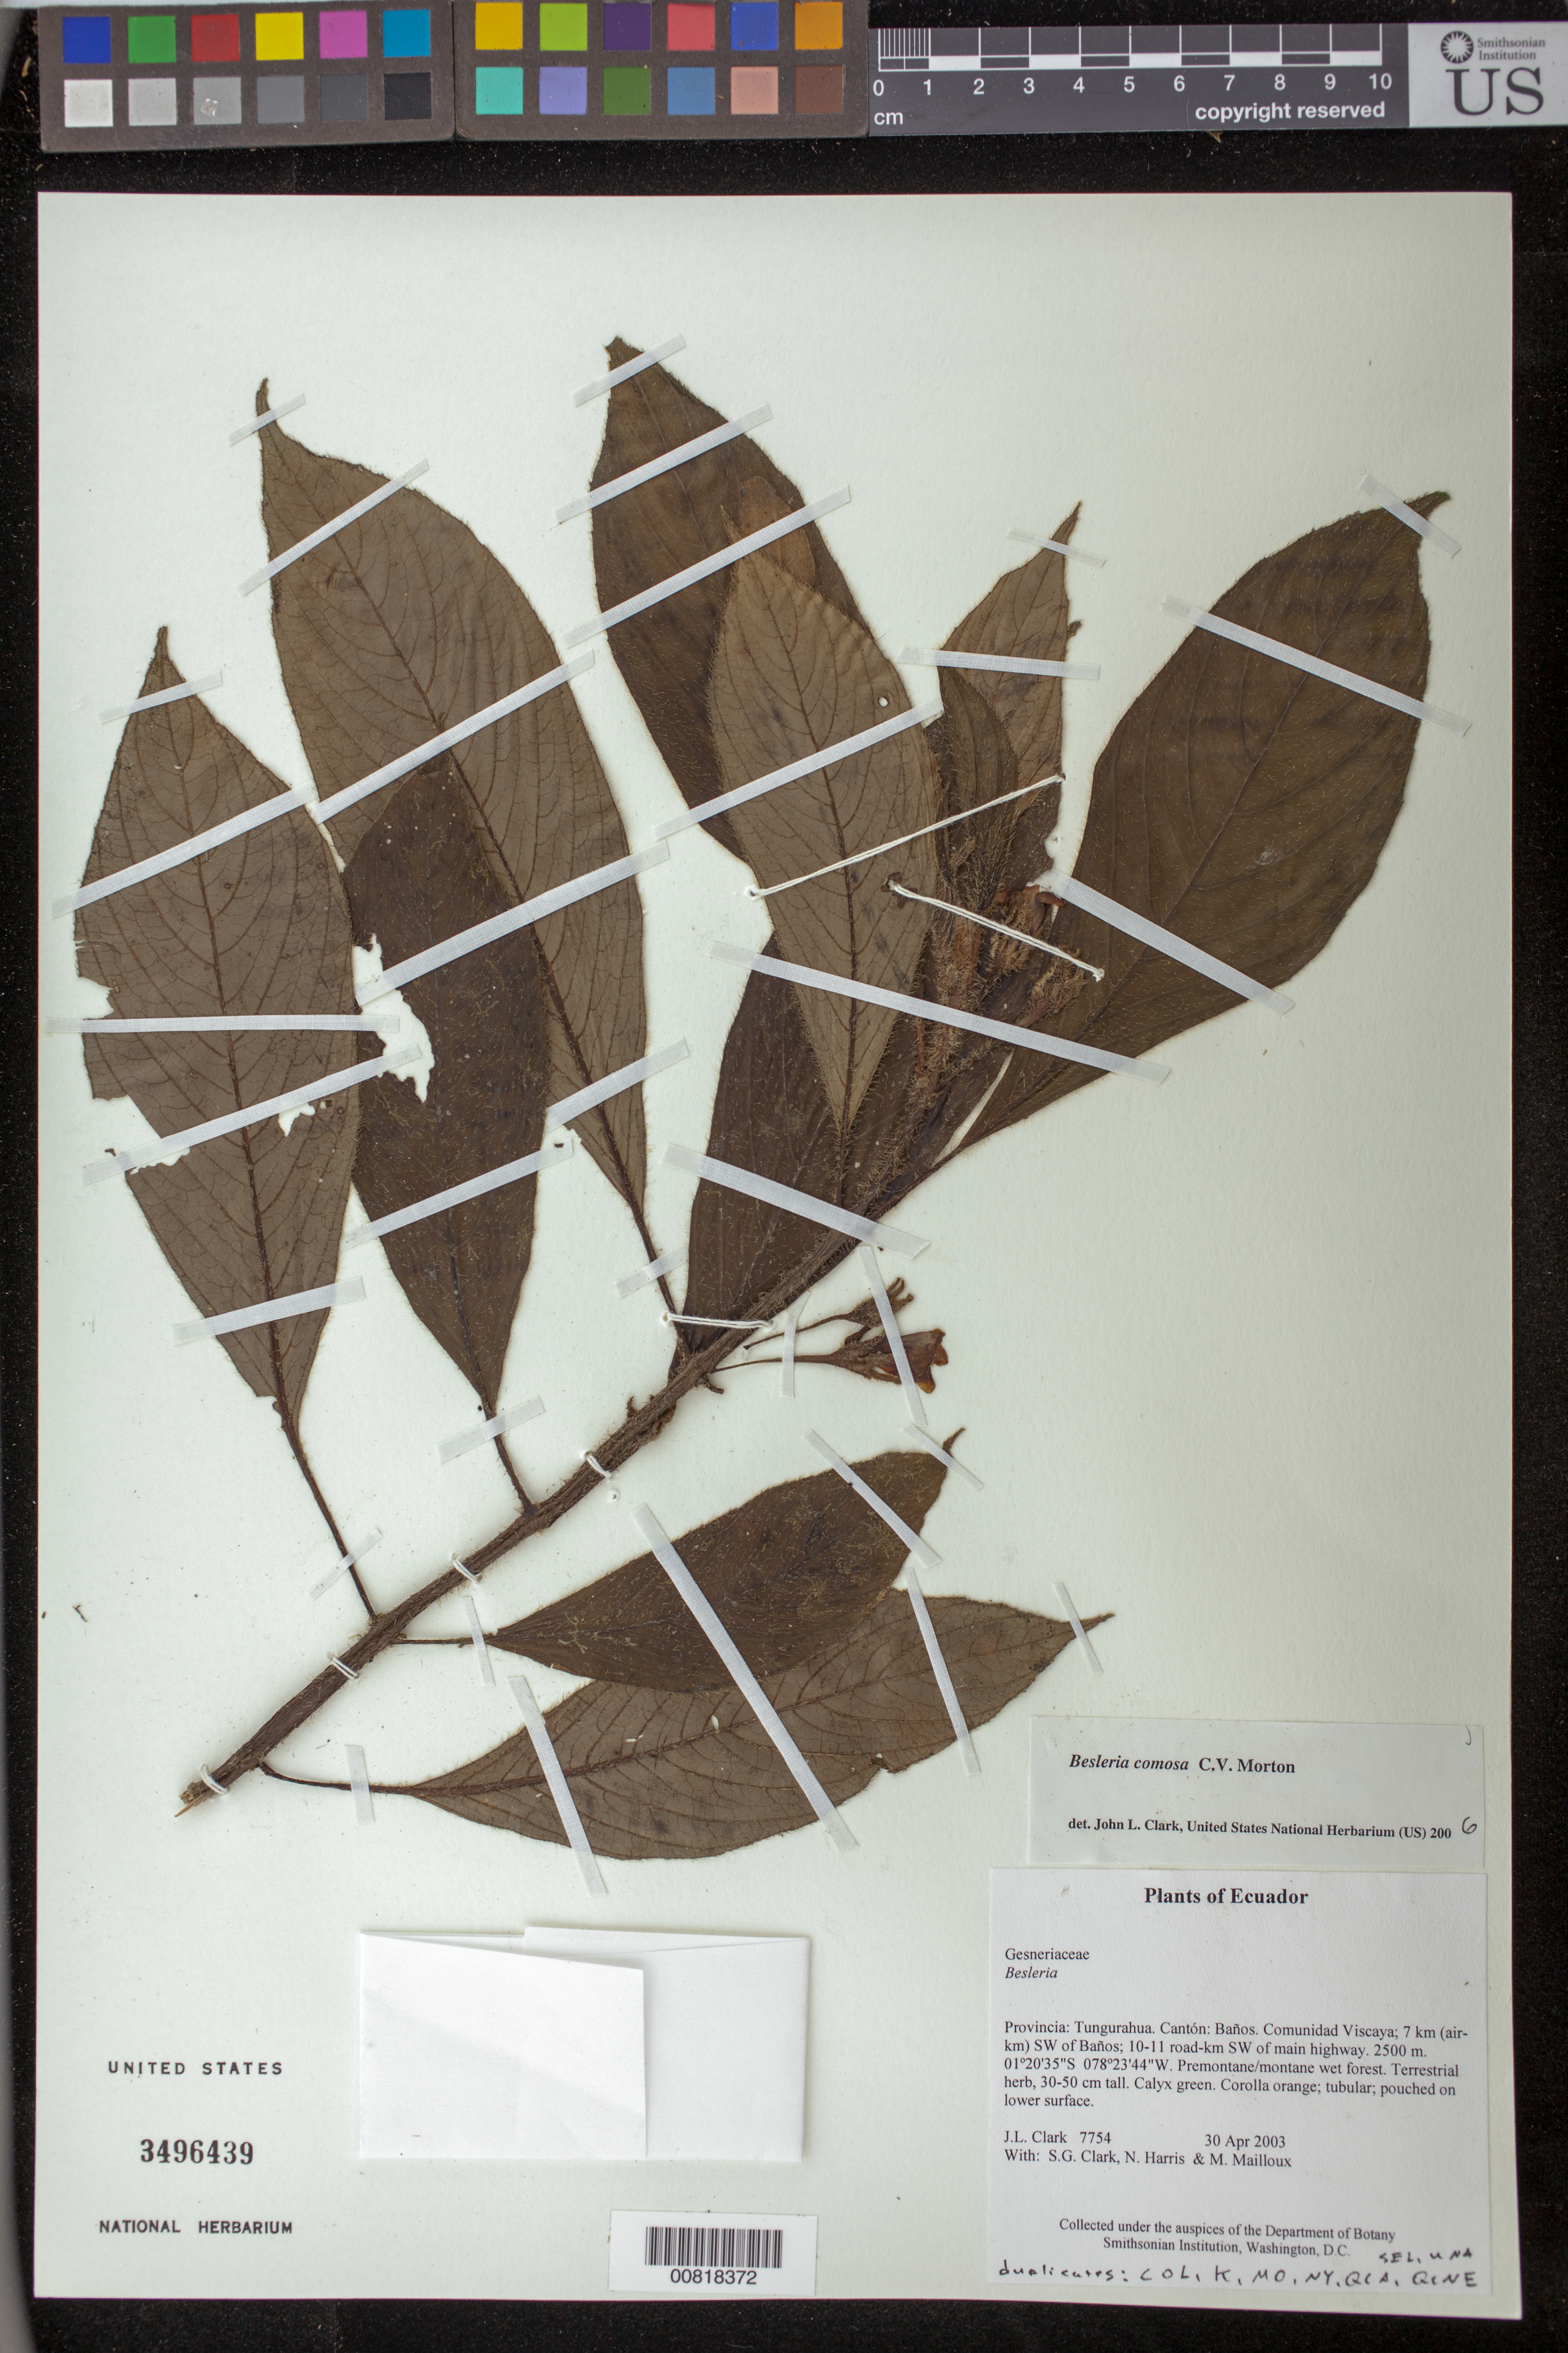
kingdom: Plantae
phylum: Tracheophyta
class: Magnoliopsida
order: Lamiales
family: Gesneriaceae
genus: Besleria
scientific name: Besleria comosa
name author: C.V. Morton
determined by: Clark, J. L., (SEL), The Marie Selby Botanical Garden (UNITED STATES)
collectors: J. L. Clark, S. G. Clark, N. Harris & M. Mailloux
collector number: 7754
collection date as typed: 30 Apr 2003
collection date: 2003-04-30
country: Ecuador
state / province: Tungurahua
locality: Baños. Comunidad Viscaya; 7 km (air-km) SW of Baños; 10-11 road-km SW of main highway.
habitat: Premontane/montane wet forest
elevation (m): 2500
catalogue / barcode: US 3496439